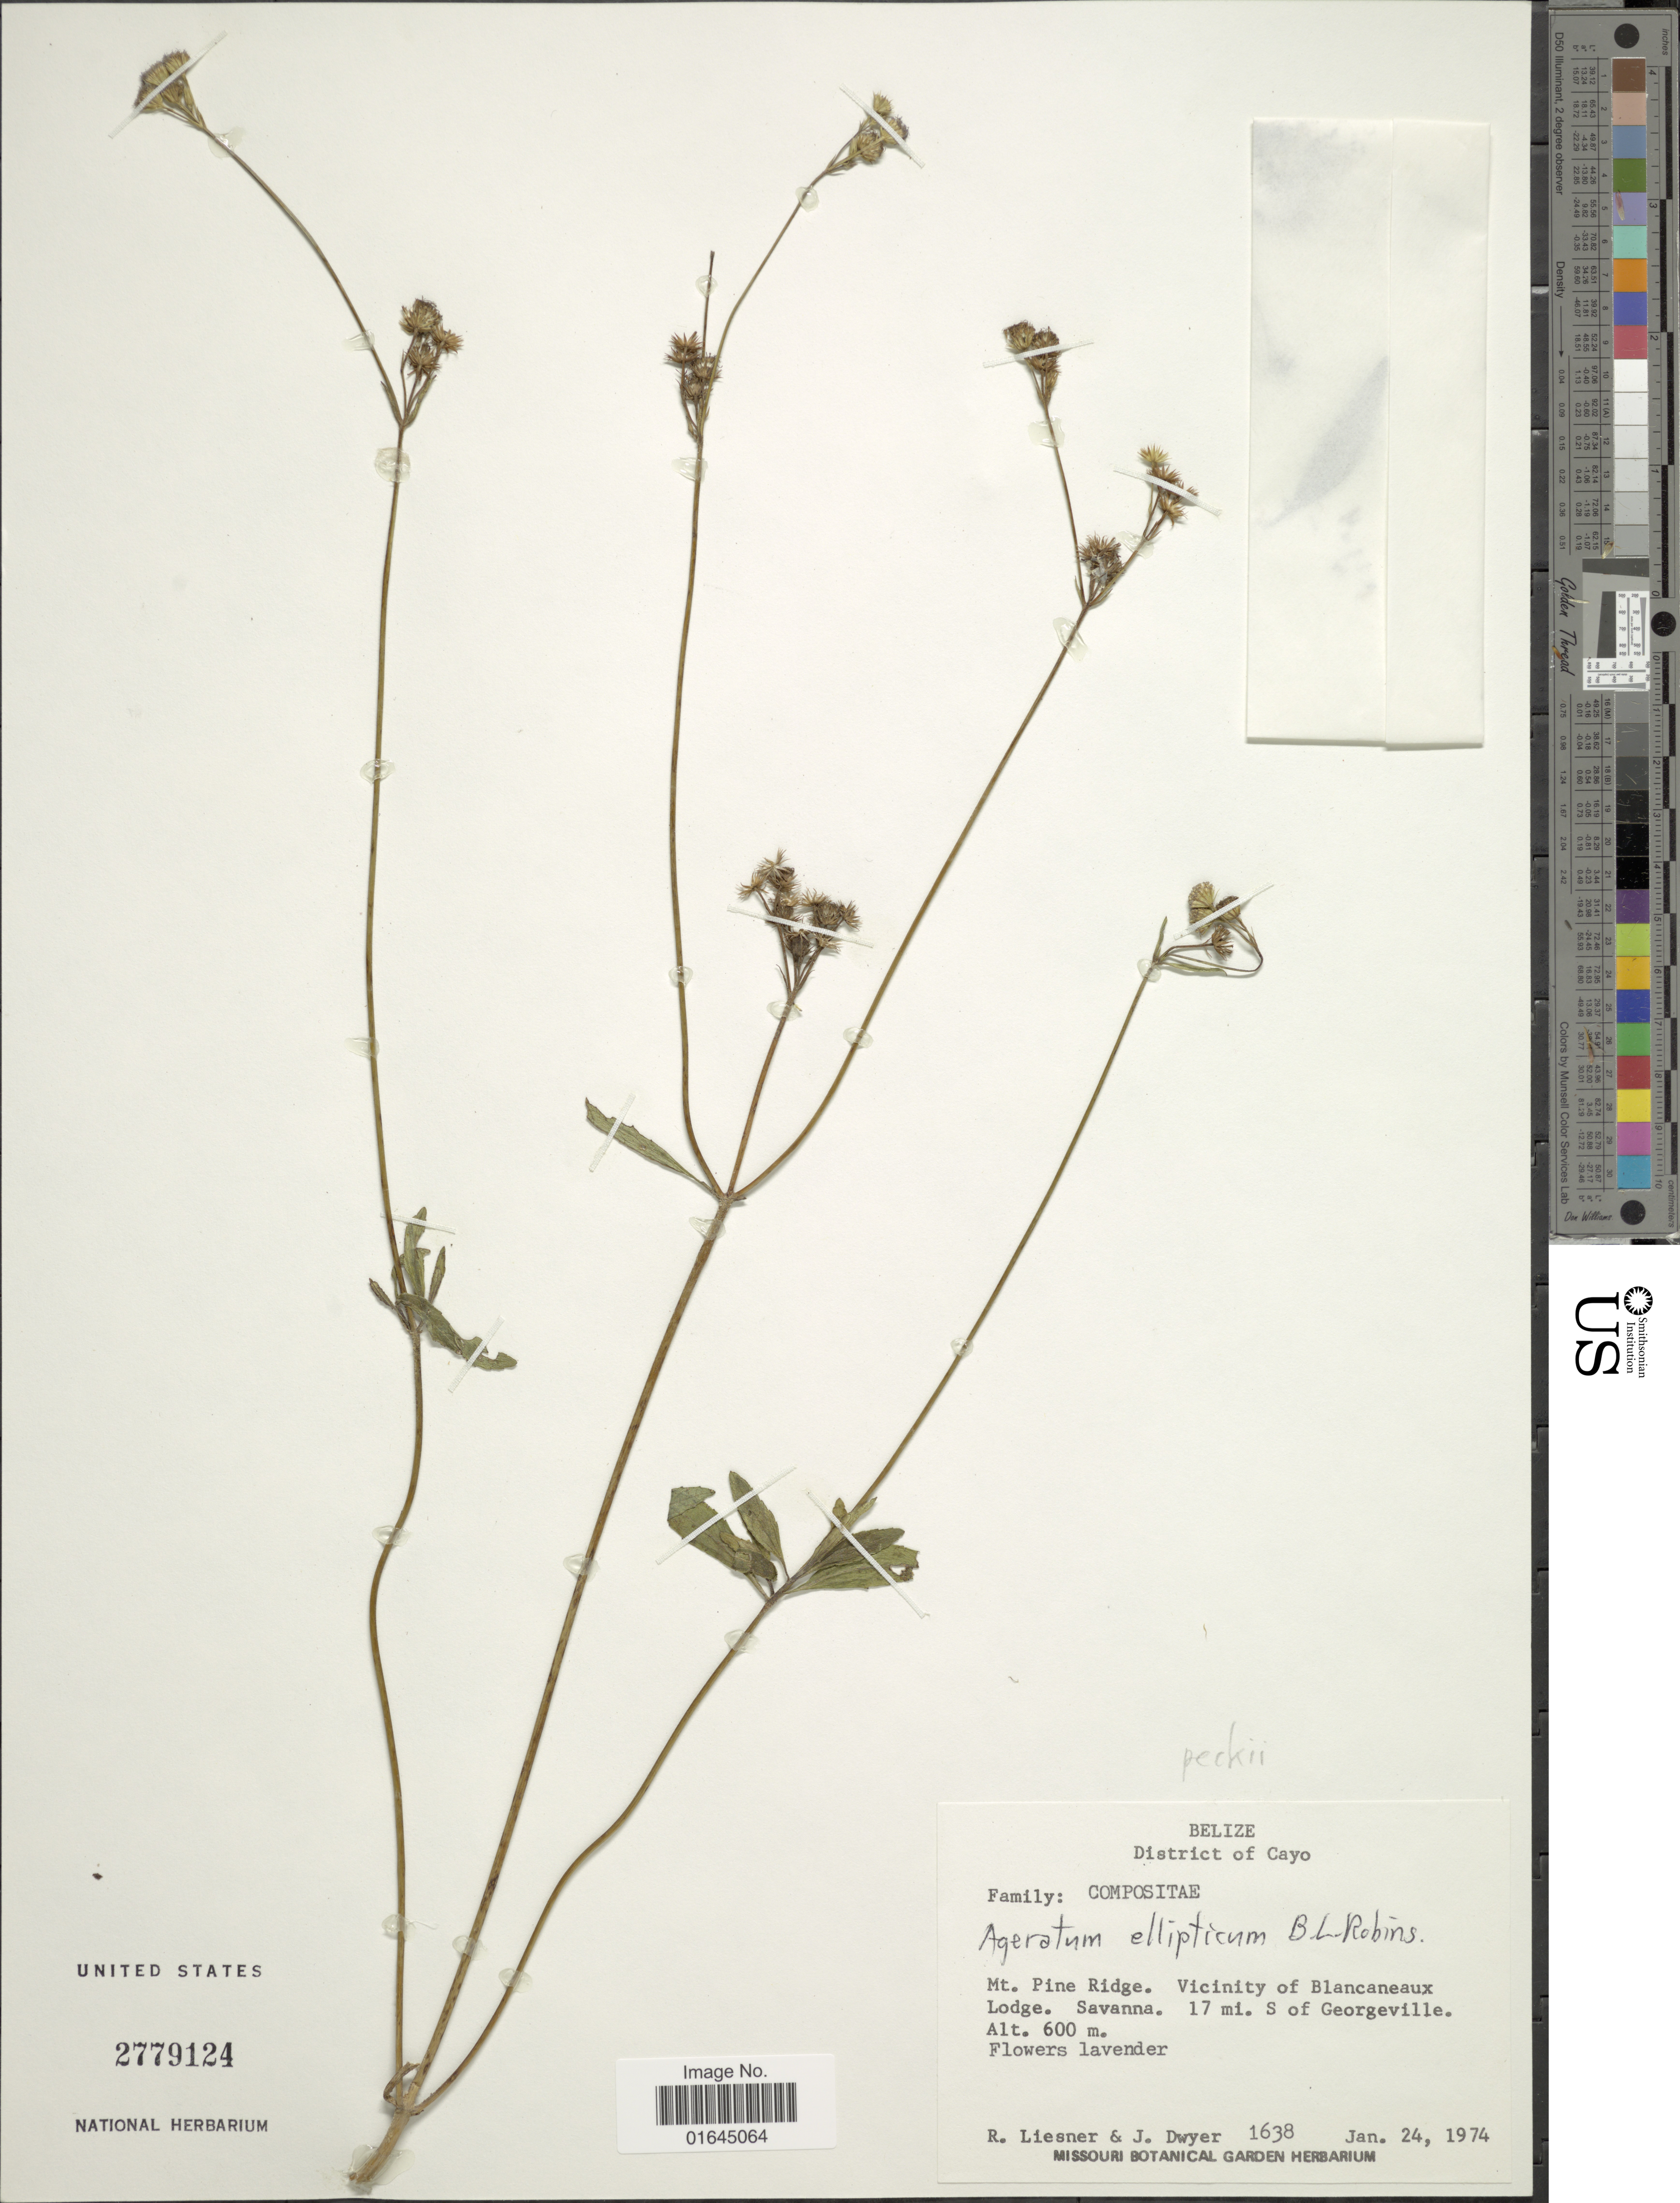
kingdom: Plantae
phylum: Tracheophyta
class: Magnoliopsida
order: Asterales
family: Asteraceae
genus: Ageratum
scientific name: Ageratum peckii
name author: B.L. Rob.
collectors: R. L. Liesner & J. Dwyer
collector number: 1638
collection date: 1974-01-24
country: Belize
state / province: Cayo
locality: Mt. Pine ridge. Vicinity of Blancaneaux Lodge. Savanna. 17 mi. S of Georgeville.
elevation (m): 600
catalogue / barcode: US 2779124